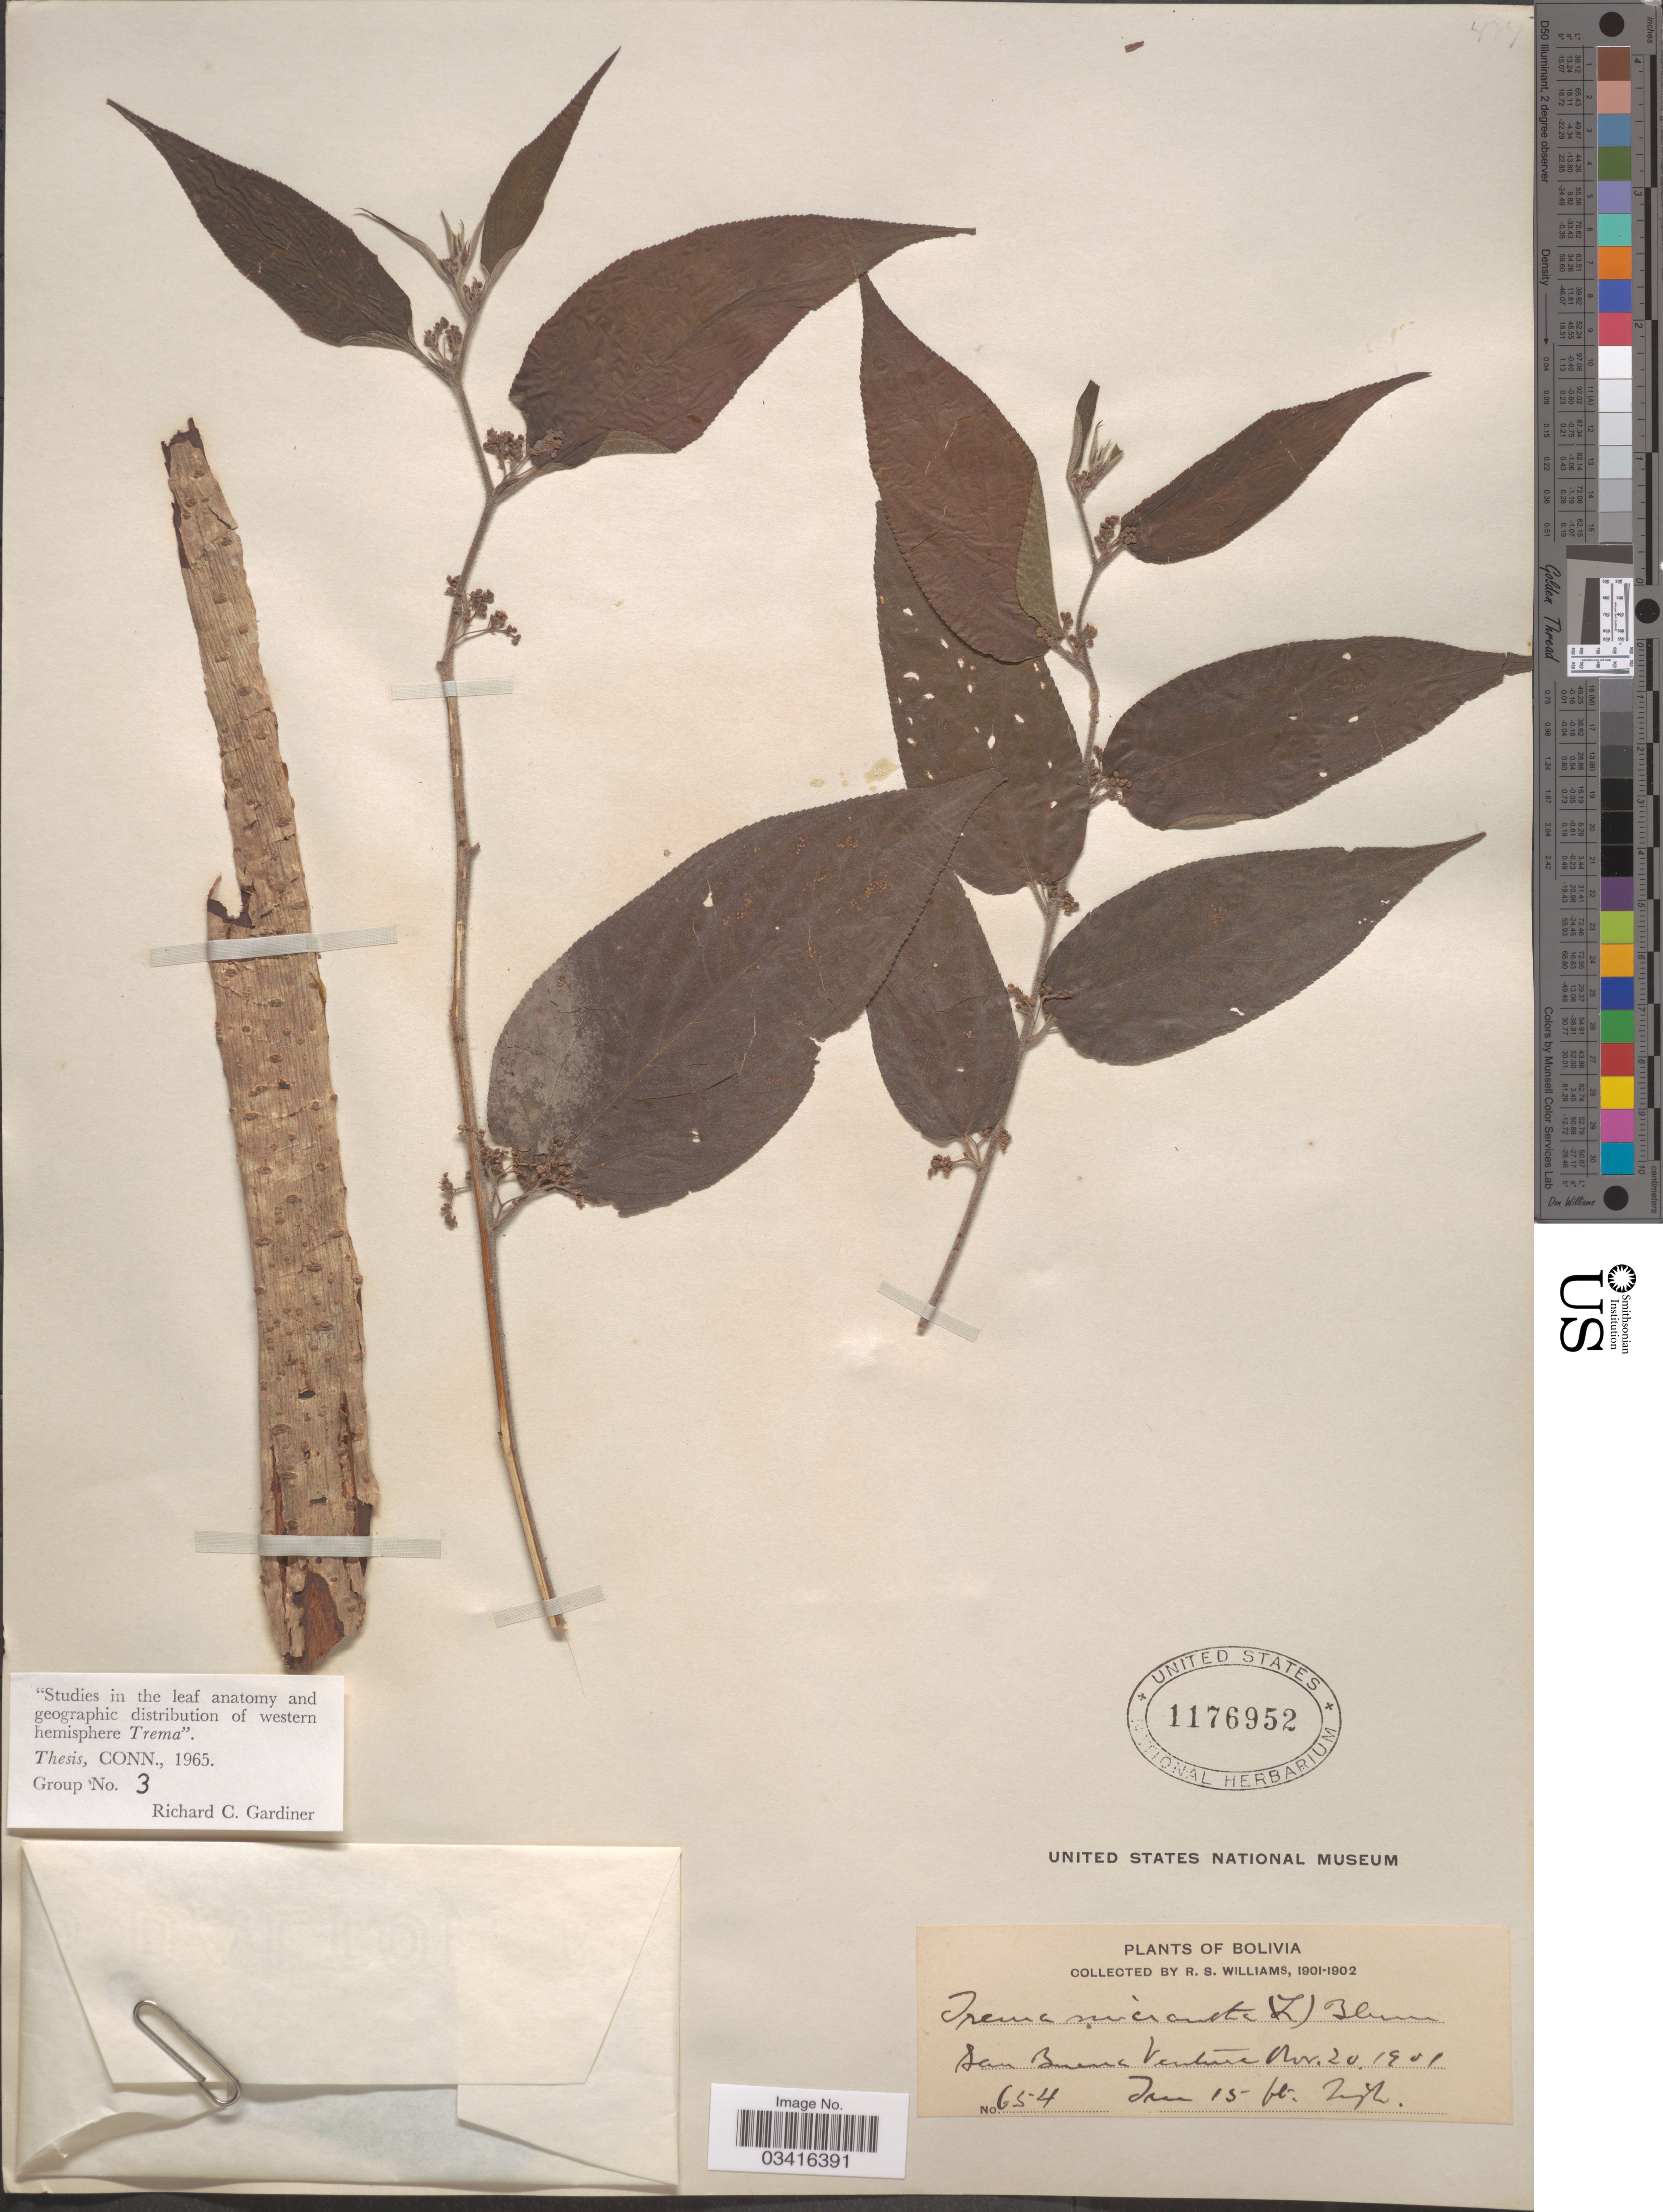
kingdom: Plantae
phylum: Tracheophyta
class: Magnoliopsida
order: Rosales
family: Cannabaceae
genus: Trema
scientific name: Trema micranthum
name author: (L.) Blume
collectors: R. S. Williams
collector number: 654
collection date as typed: Nov. 20, 1901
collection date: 1901-11-20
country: Bolivia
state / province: La Paz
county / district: Iturralde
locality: San Buena Ventura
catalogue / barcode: US 1176952